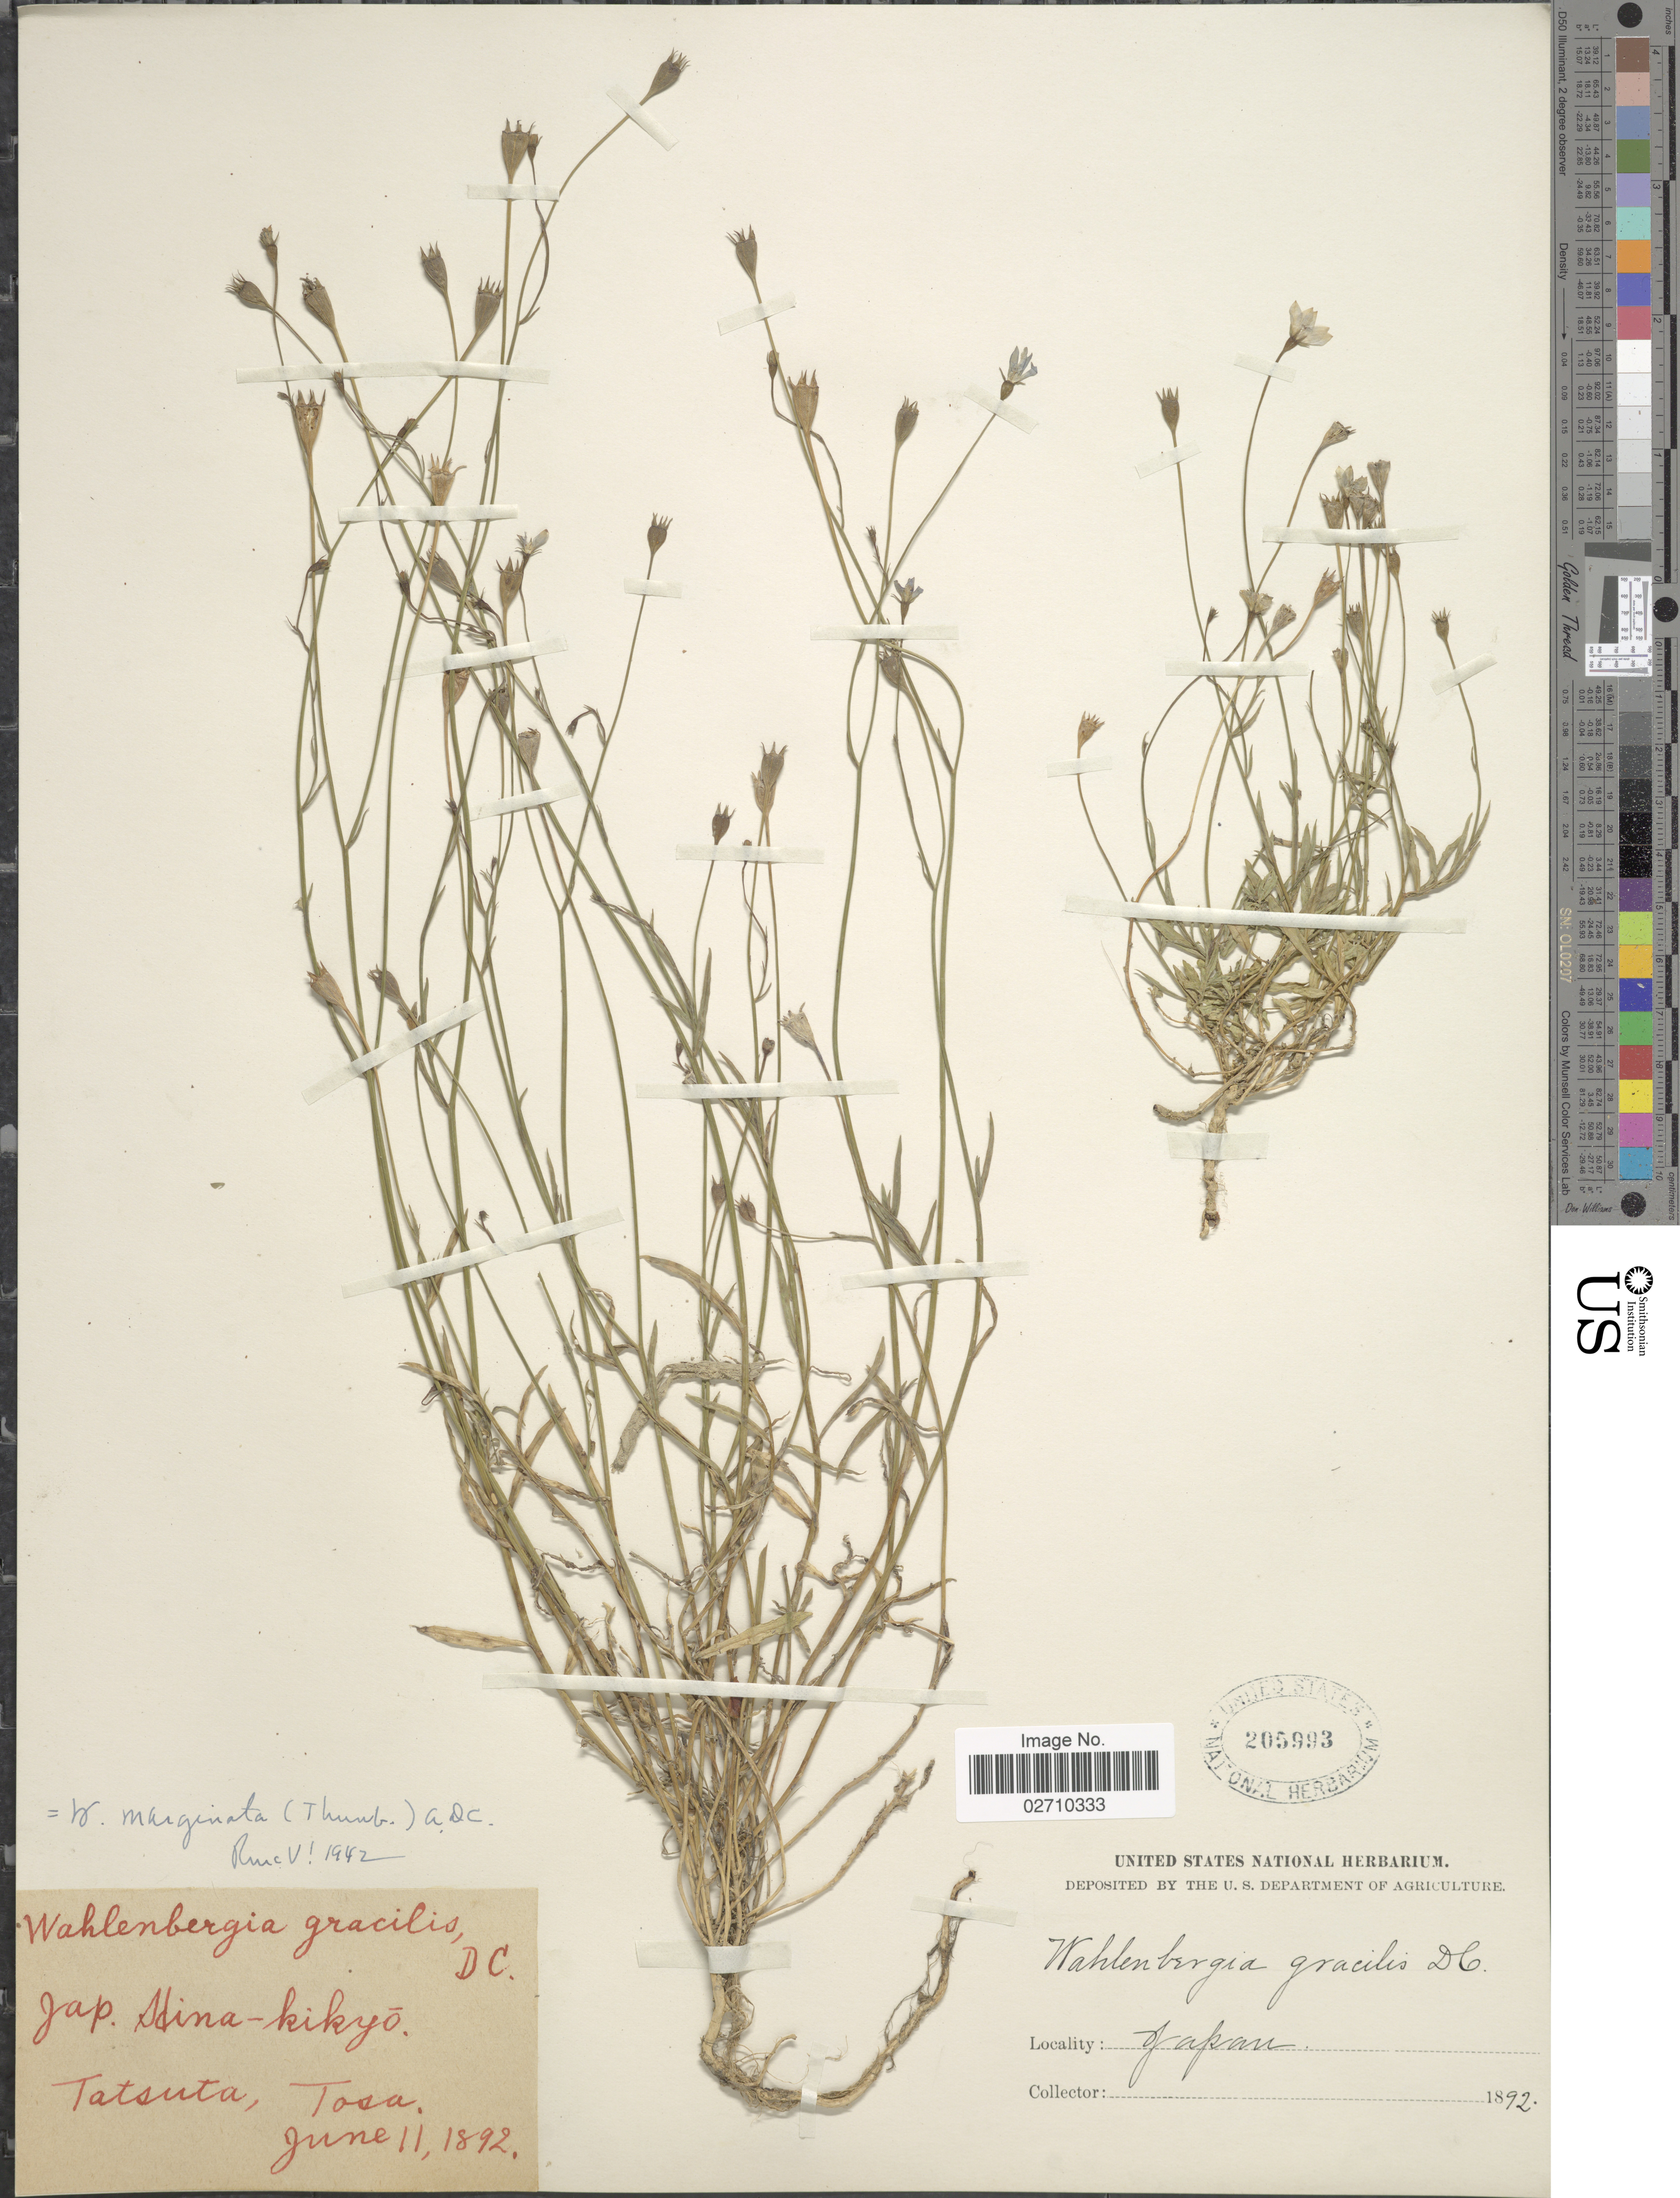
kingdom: Plantae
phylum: Tracheophyta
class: Magnoliopsida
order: Asterales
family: Campanulaceae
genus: Wahlenbergia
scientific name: Wahlenbergia marginata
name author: (Thunb.) A. DC.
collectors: ex herb. United States National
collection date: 1892-06-11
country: Japan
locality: Tatsuta, Tosa.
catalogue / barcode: US 205993